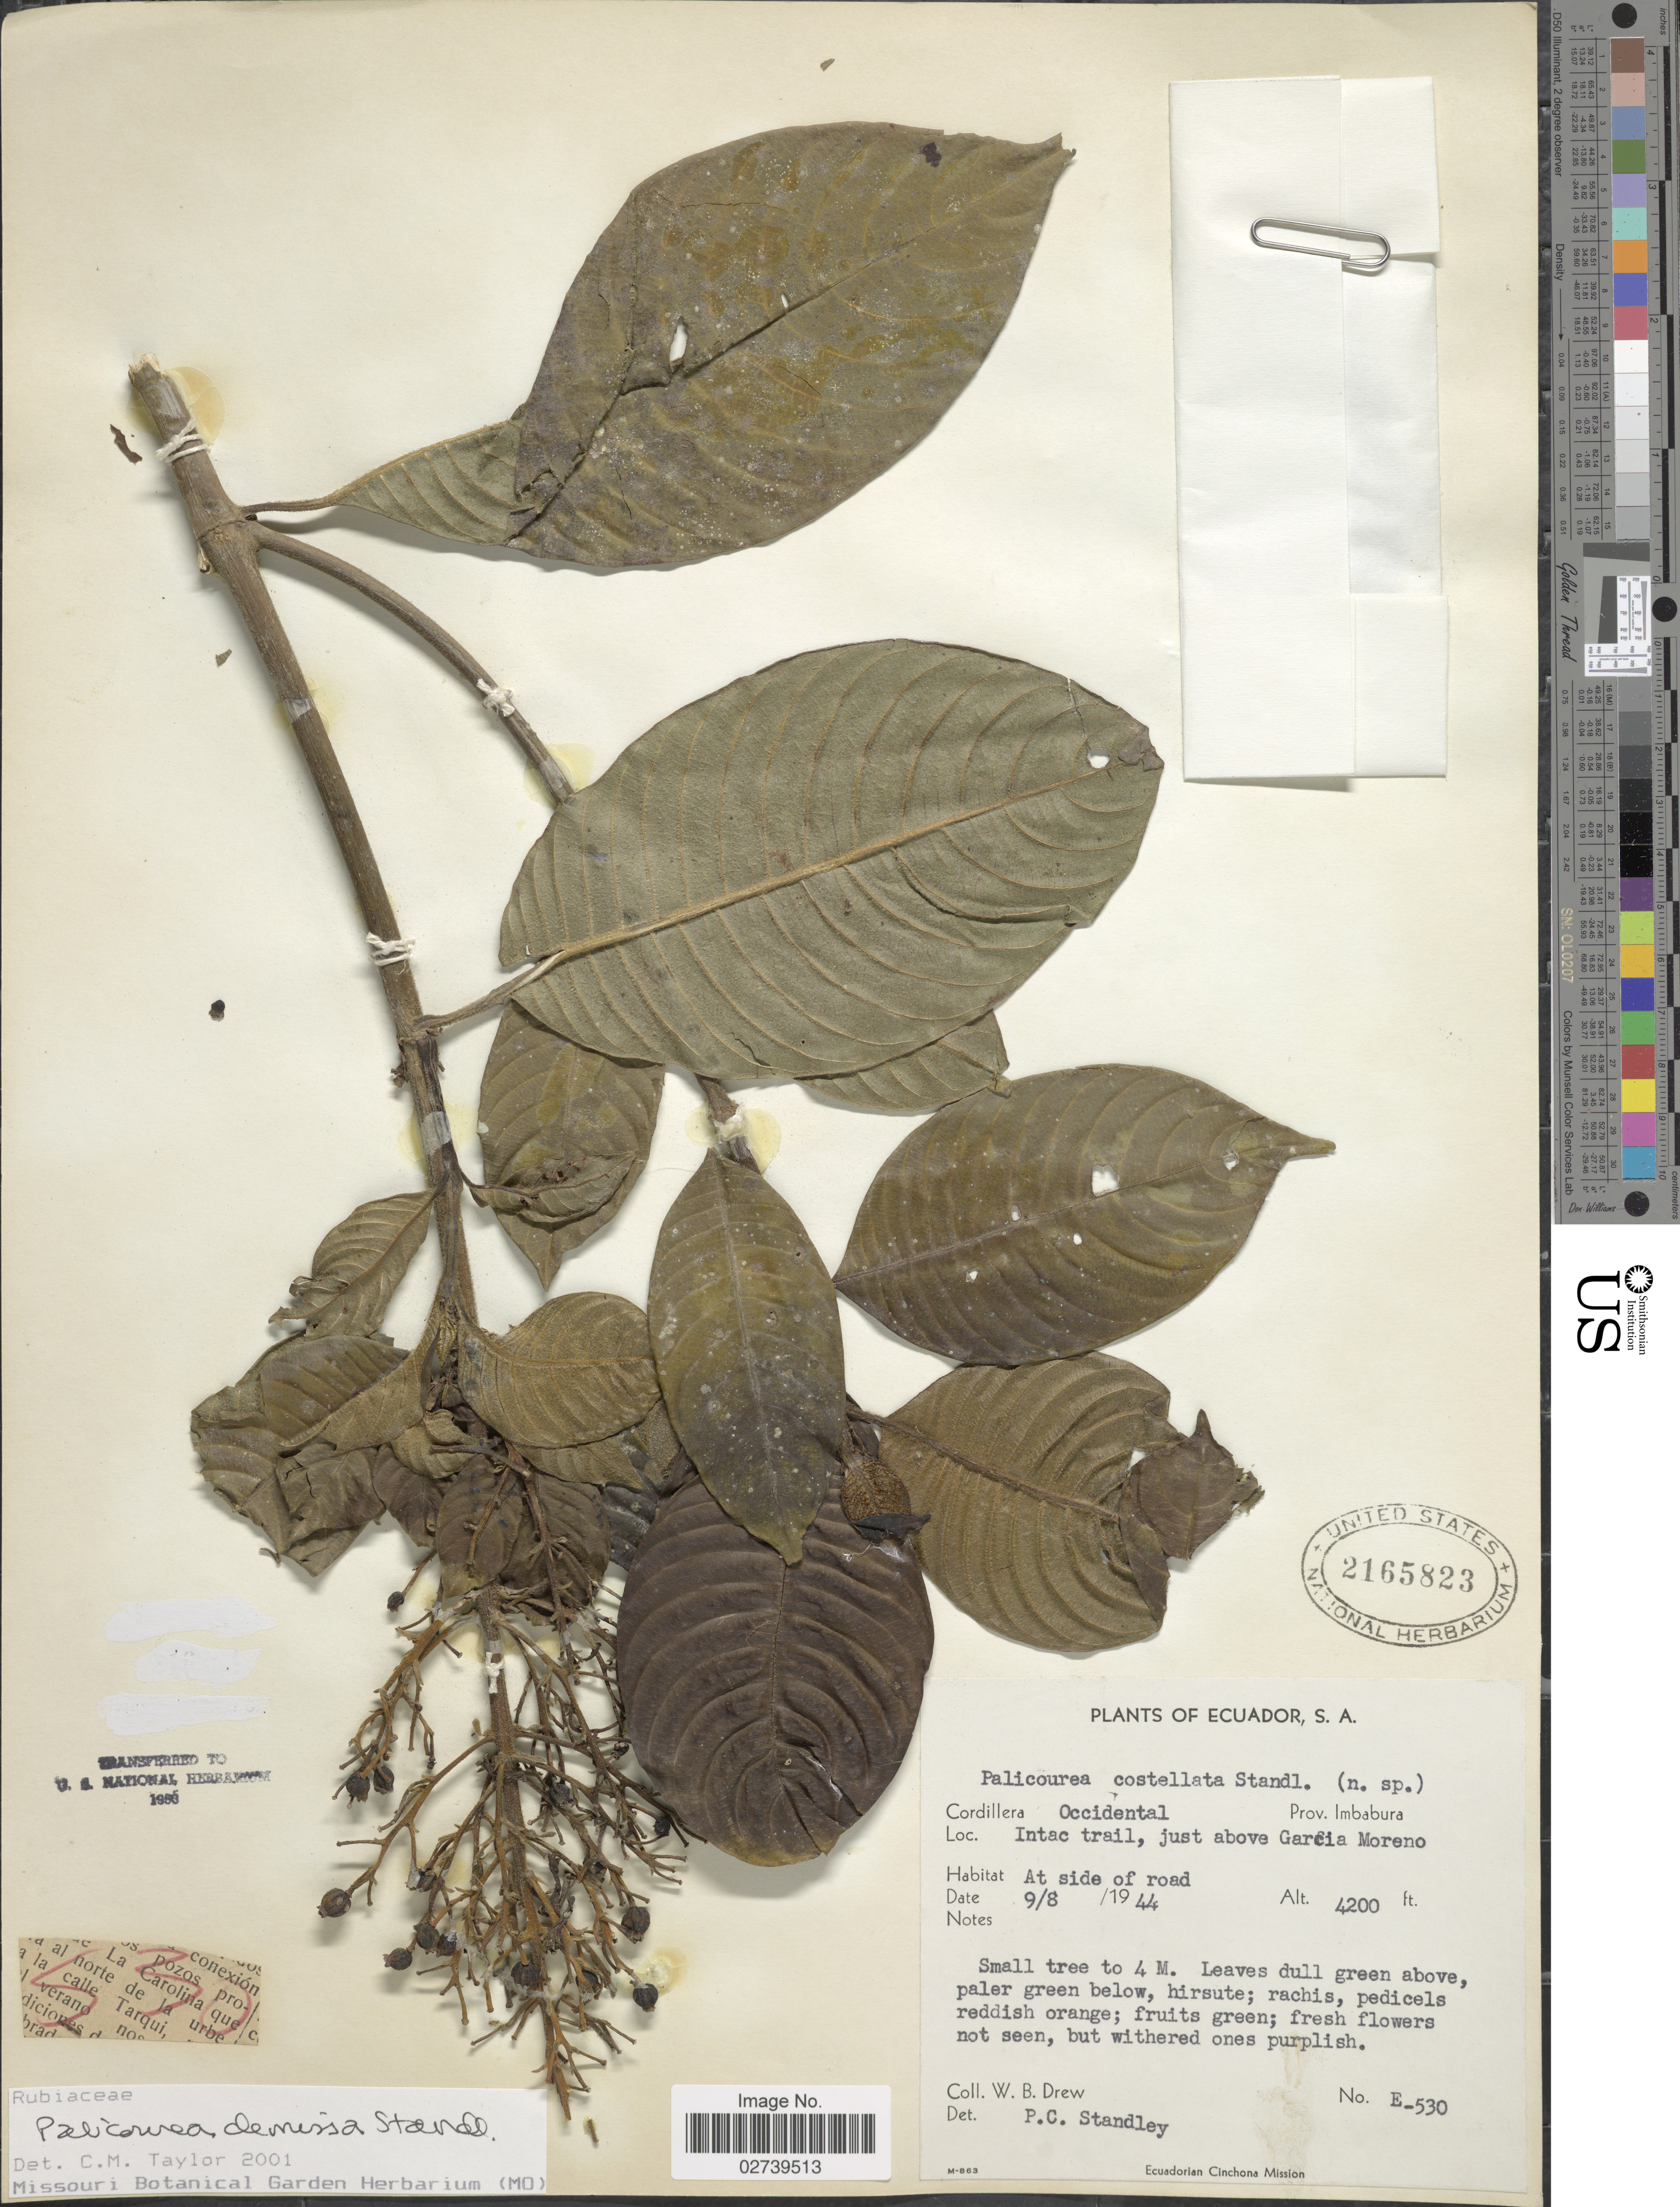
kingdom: Plantae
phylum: Tracheophyta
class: Magnoliopsida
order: Gentianales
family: Rubiaceae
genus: Palicourea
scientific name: Palicourea demissa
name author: Standl.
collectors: W. B. Drew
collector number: E-530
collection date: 1944-08-09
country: Ecuador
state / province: Imbabura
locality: Cordillera Occidental, Intac trail, just above Garcia Moreno, at side of road.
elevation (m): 1280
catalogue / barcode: US 2165823